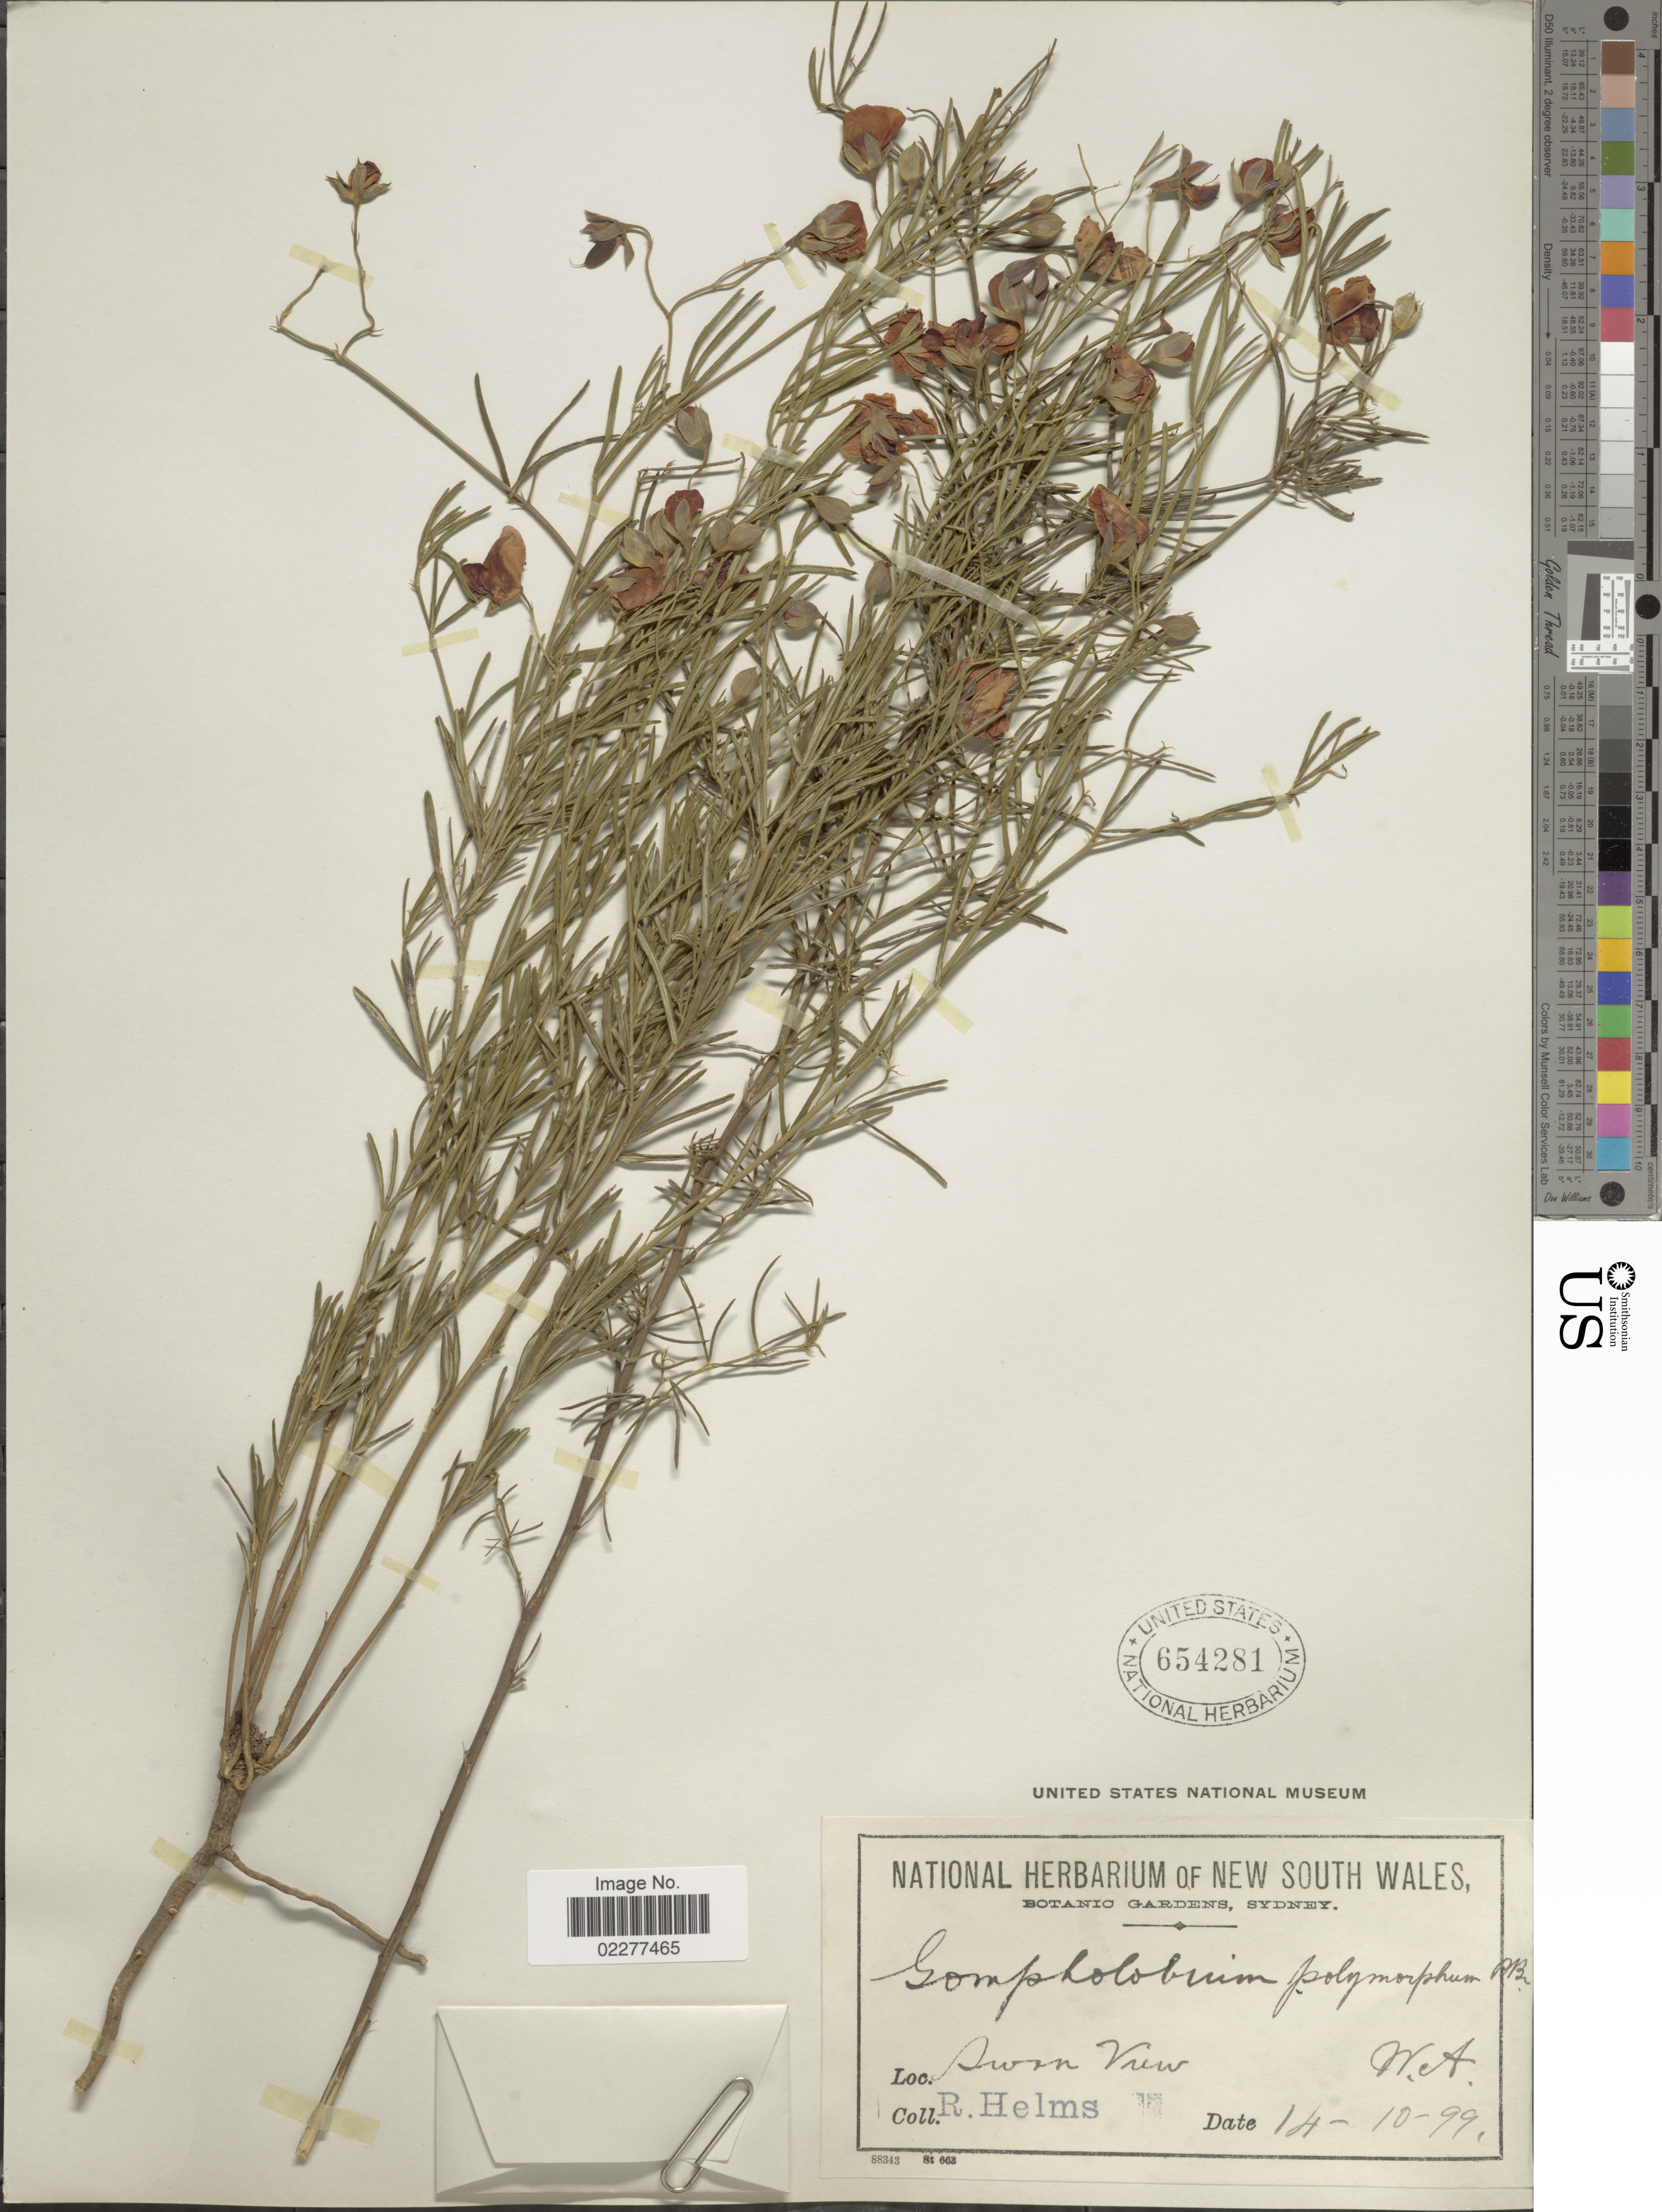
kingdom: Plantae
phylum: Tracheophyta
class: Magnoliopsida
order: Fabales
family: Fabaceae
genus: Gompholobium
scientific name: Gompholobium polymorphum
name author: R. Br.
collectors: R. Helms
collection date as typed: Transcribed d/m/y: 14/10/99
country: Australia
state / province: Western Australia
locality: Swan View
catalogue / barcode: US 654281